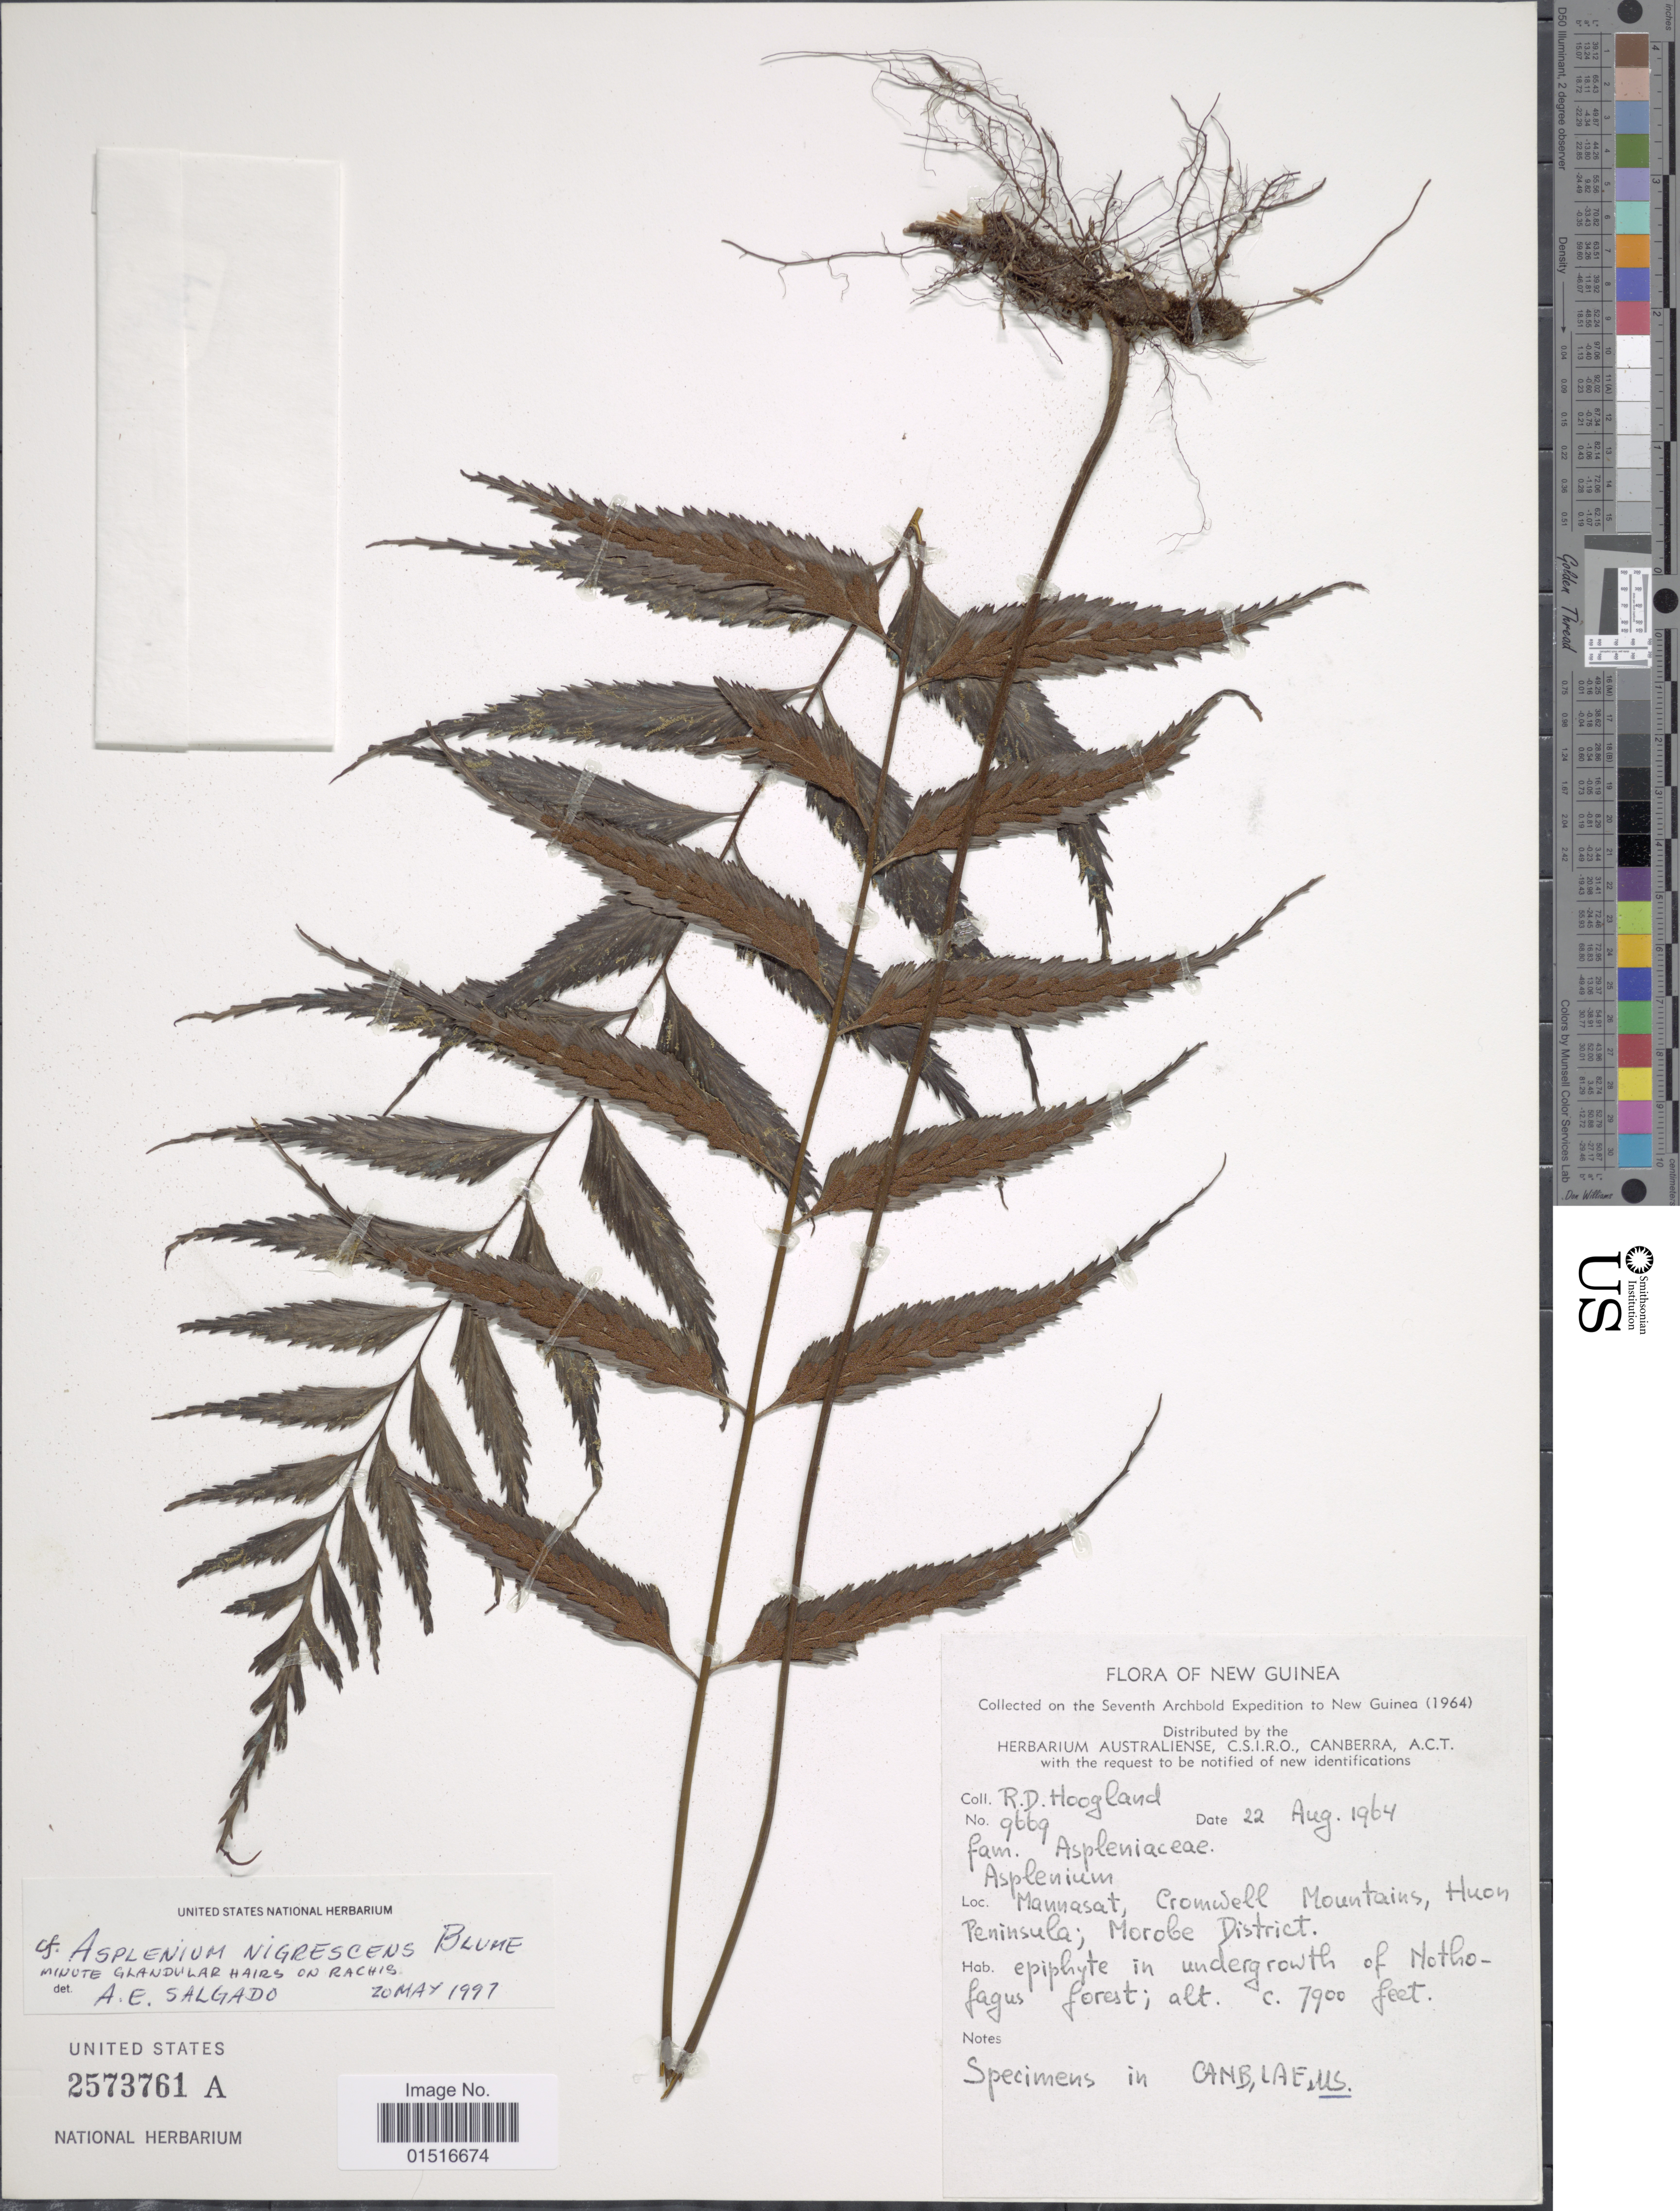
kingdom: Plantae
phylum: Tracheophyta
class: Polypodiopsida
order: Polypodiales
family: Aspleniaceae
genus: Asplenium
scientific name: Asplenium nigrescens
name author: Blume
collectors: R. D. Hoogland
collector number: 9669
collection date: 1964-08-22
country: Papua New Guinea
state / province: Morobe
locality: New Guinea, Mannasat, Croniwell Mountains, Huon Peninsula; Morobe District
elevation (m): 2408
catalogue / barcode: US 2573761A